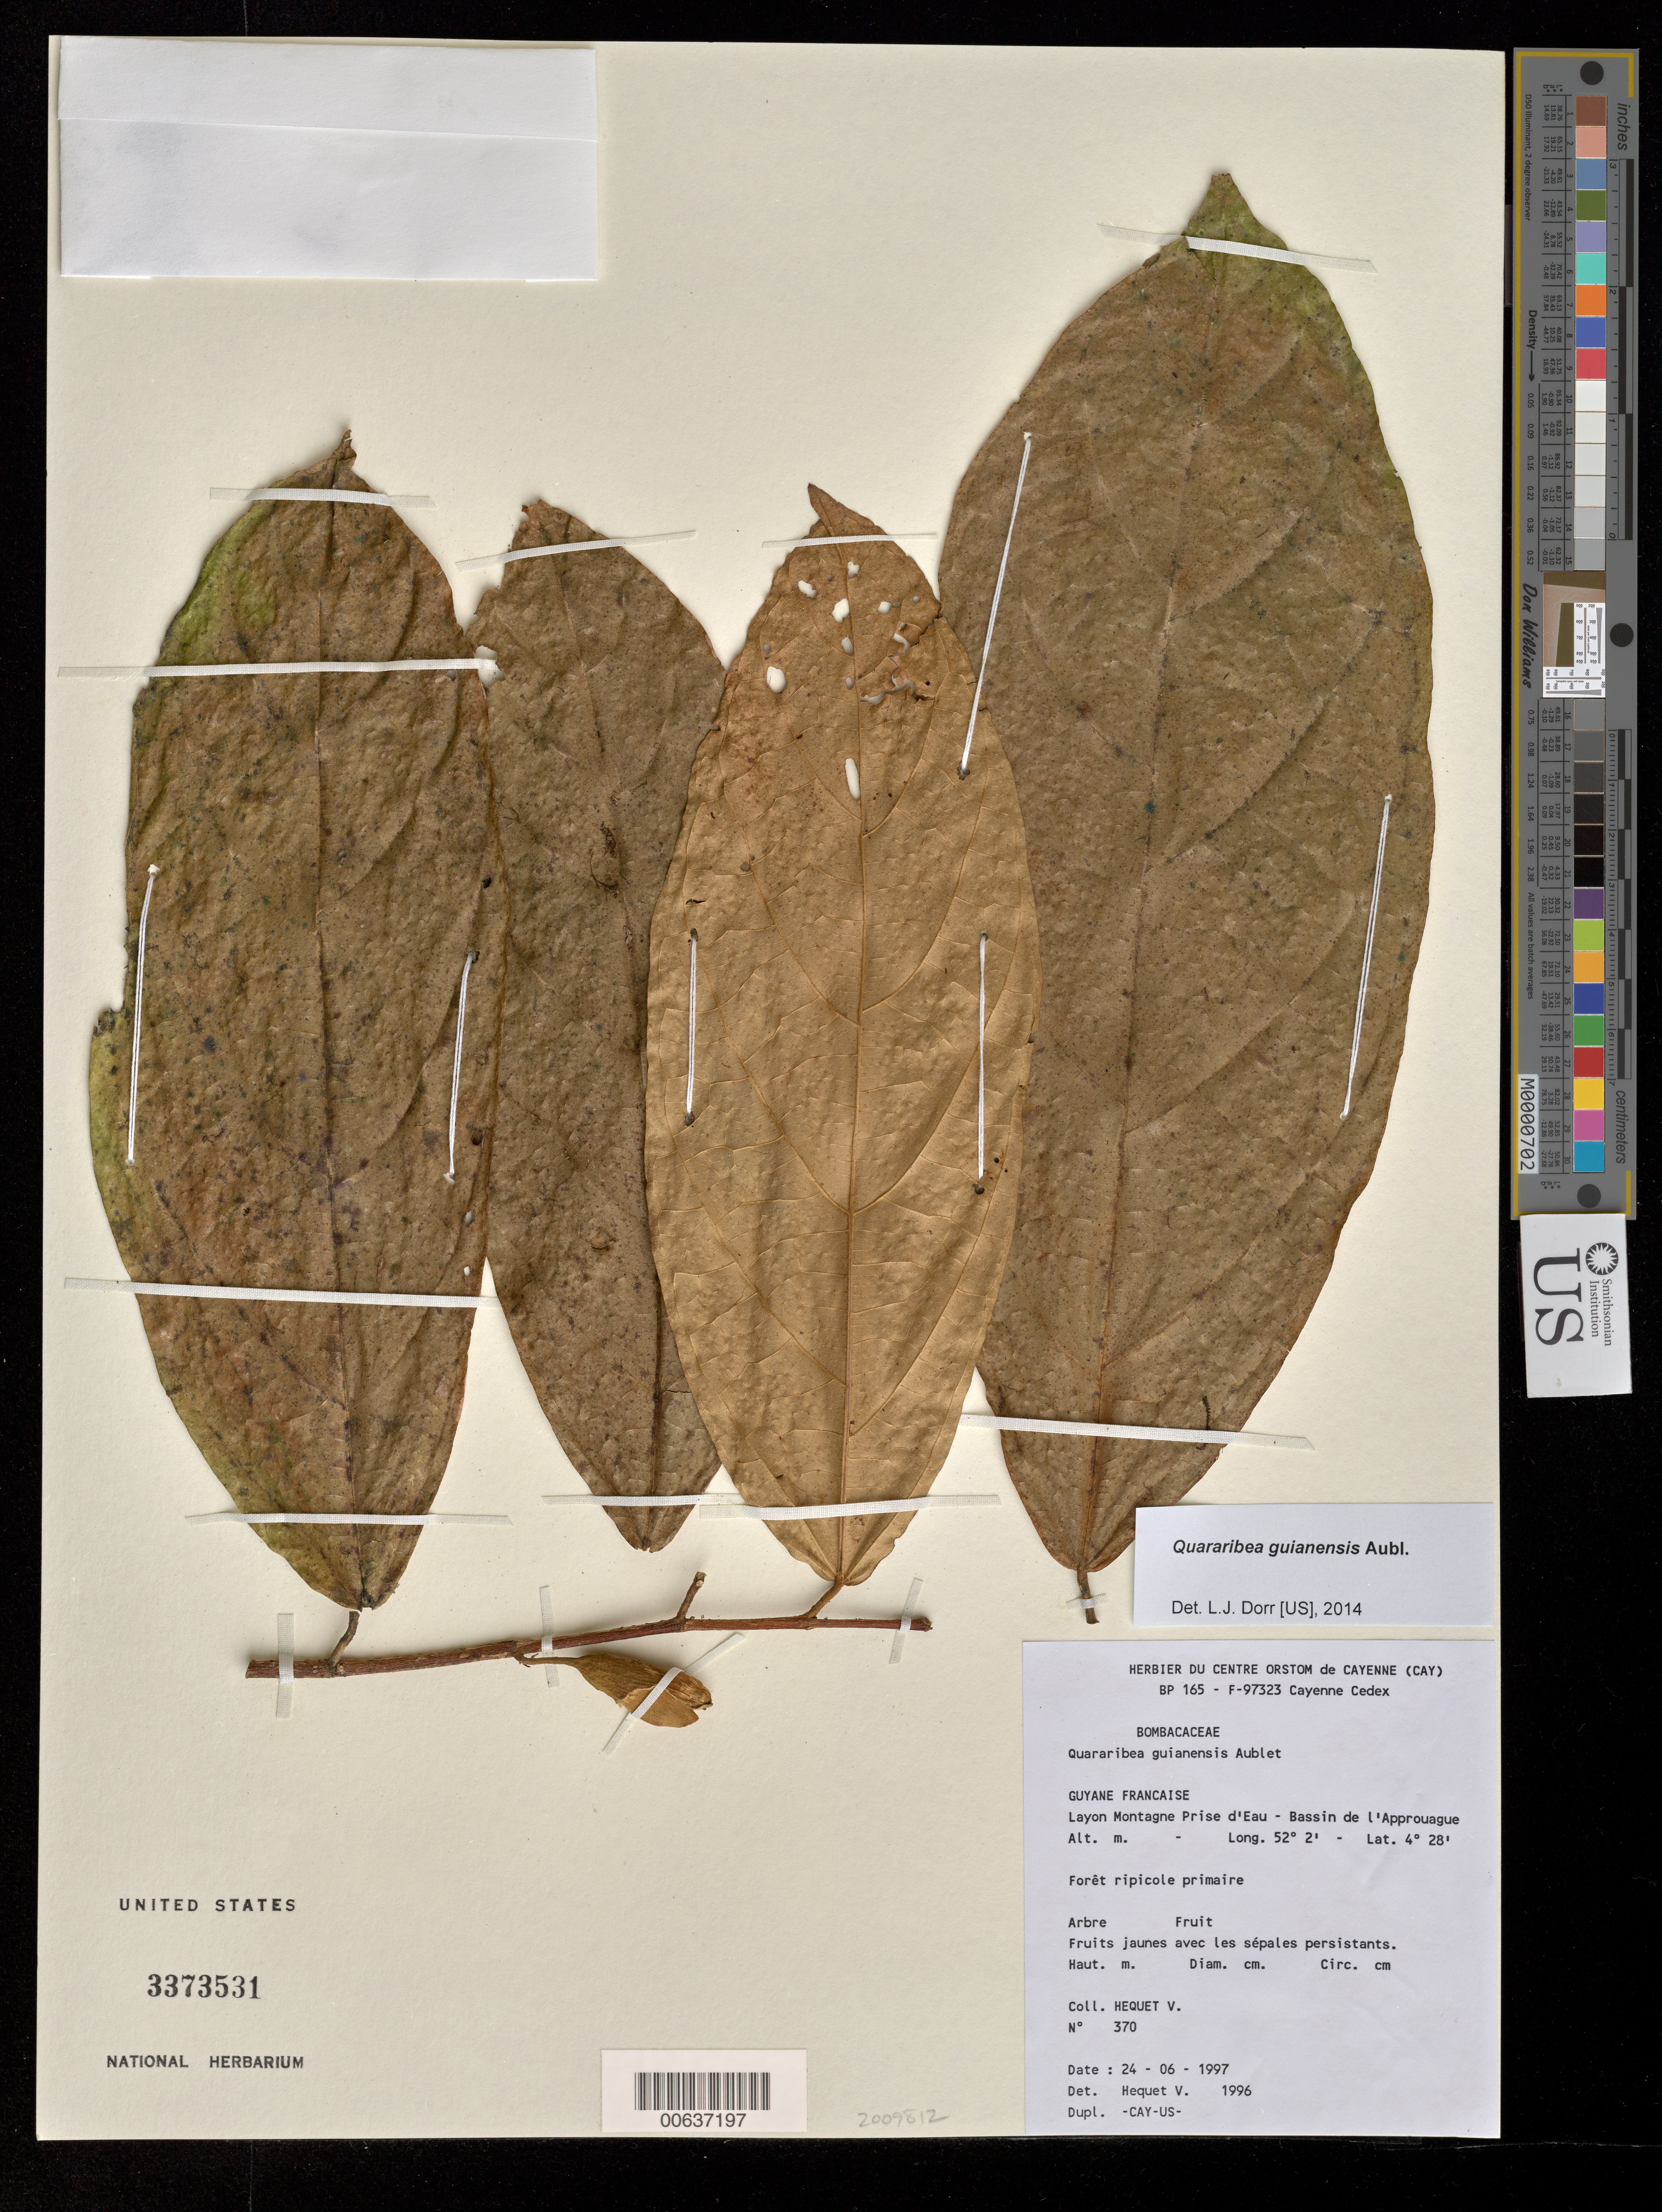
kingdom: Plantae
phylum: Tracheophyta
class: Magnoliopsida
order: Malvales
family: Malvaceae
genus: Quararibea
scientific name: Quararibea guianensis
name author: Aubl.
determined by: Hequet, V.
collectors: V. Hequet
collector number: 370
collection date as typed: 24-Jun-97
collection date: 1997-06-24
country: French Guiana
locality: Bassin de l'Approuague, Layon Montagne Prise d'Eau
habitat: Forêt ripicole primaire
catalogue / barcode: US 3373531